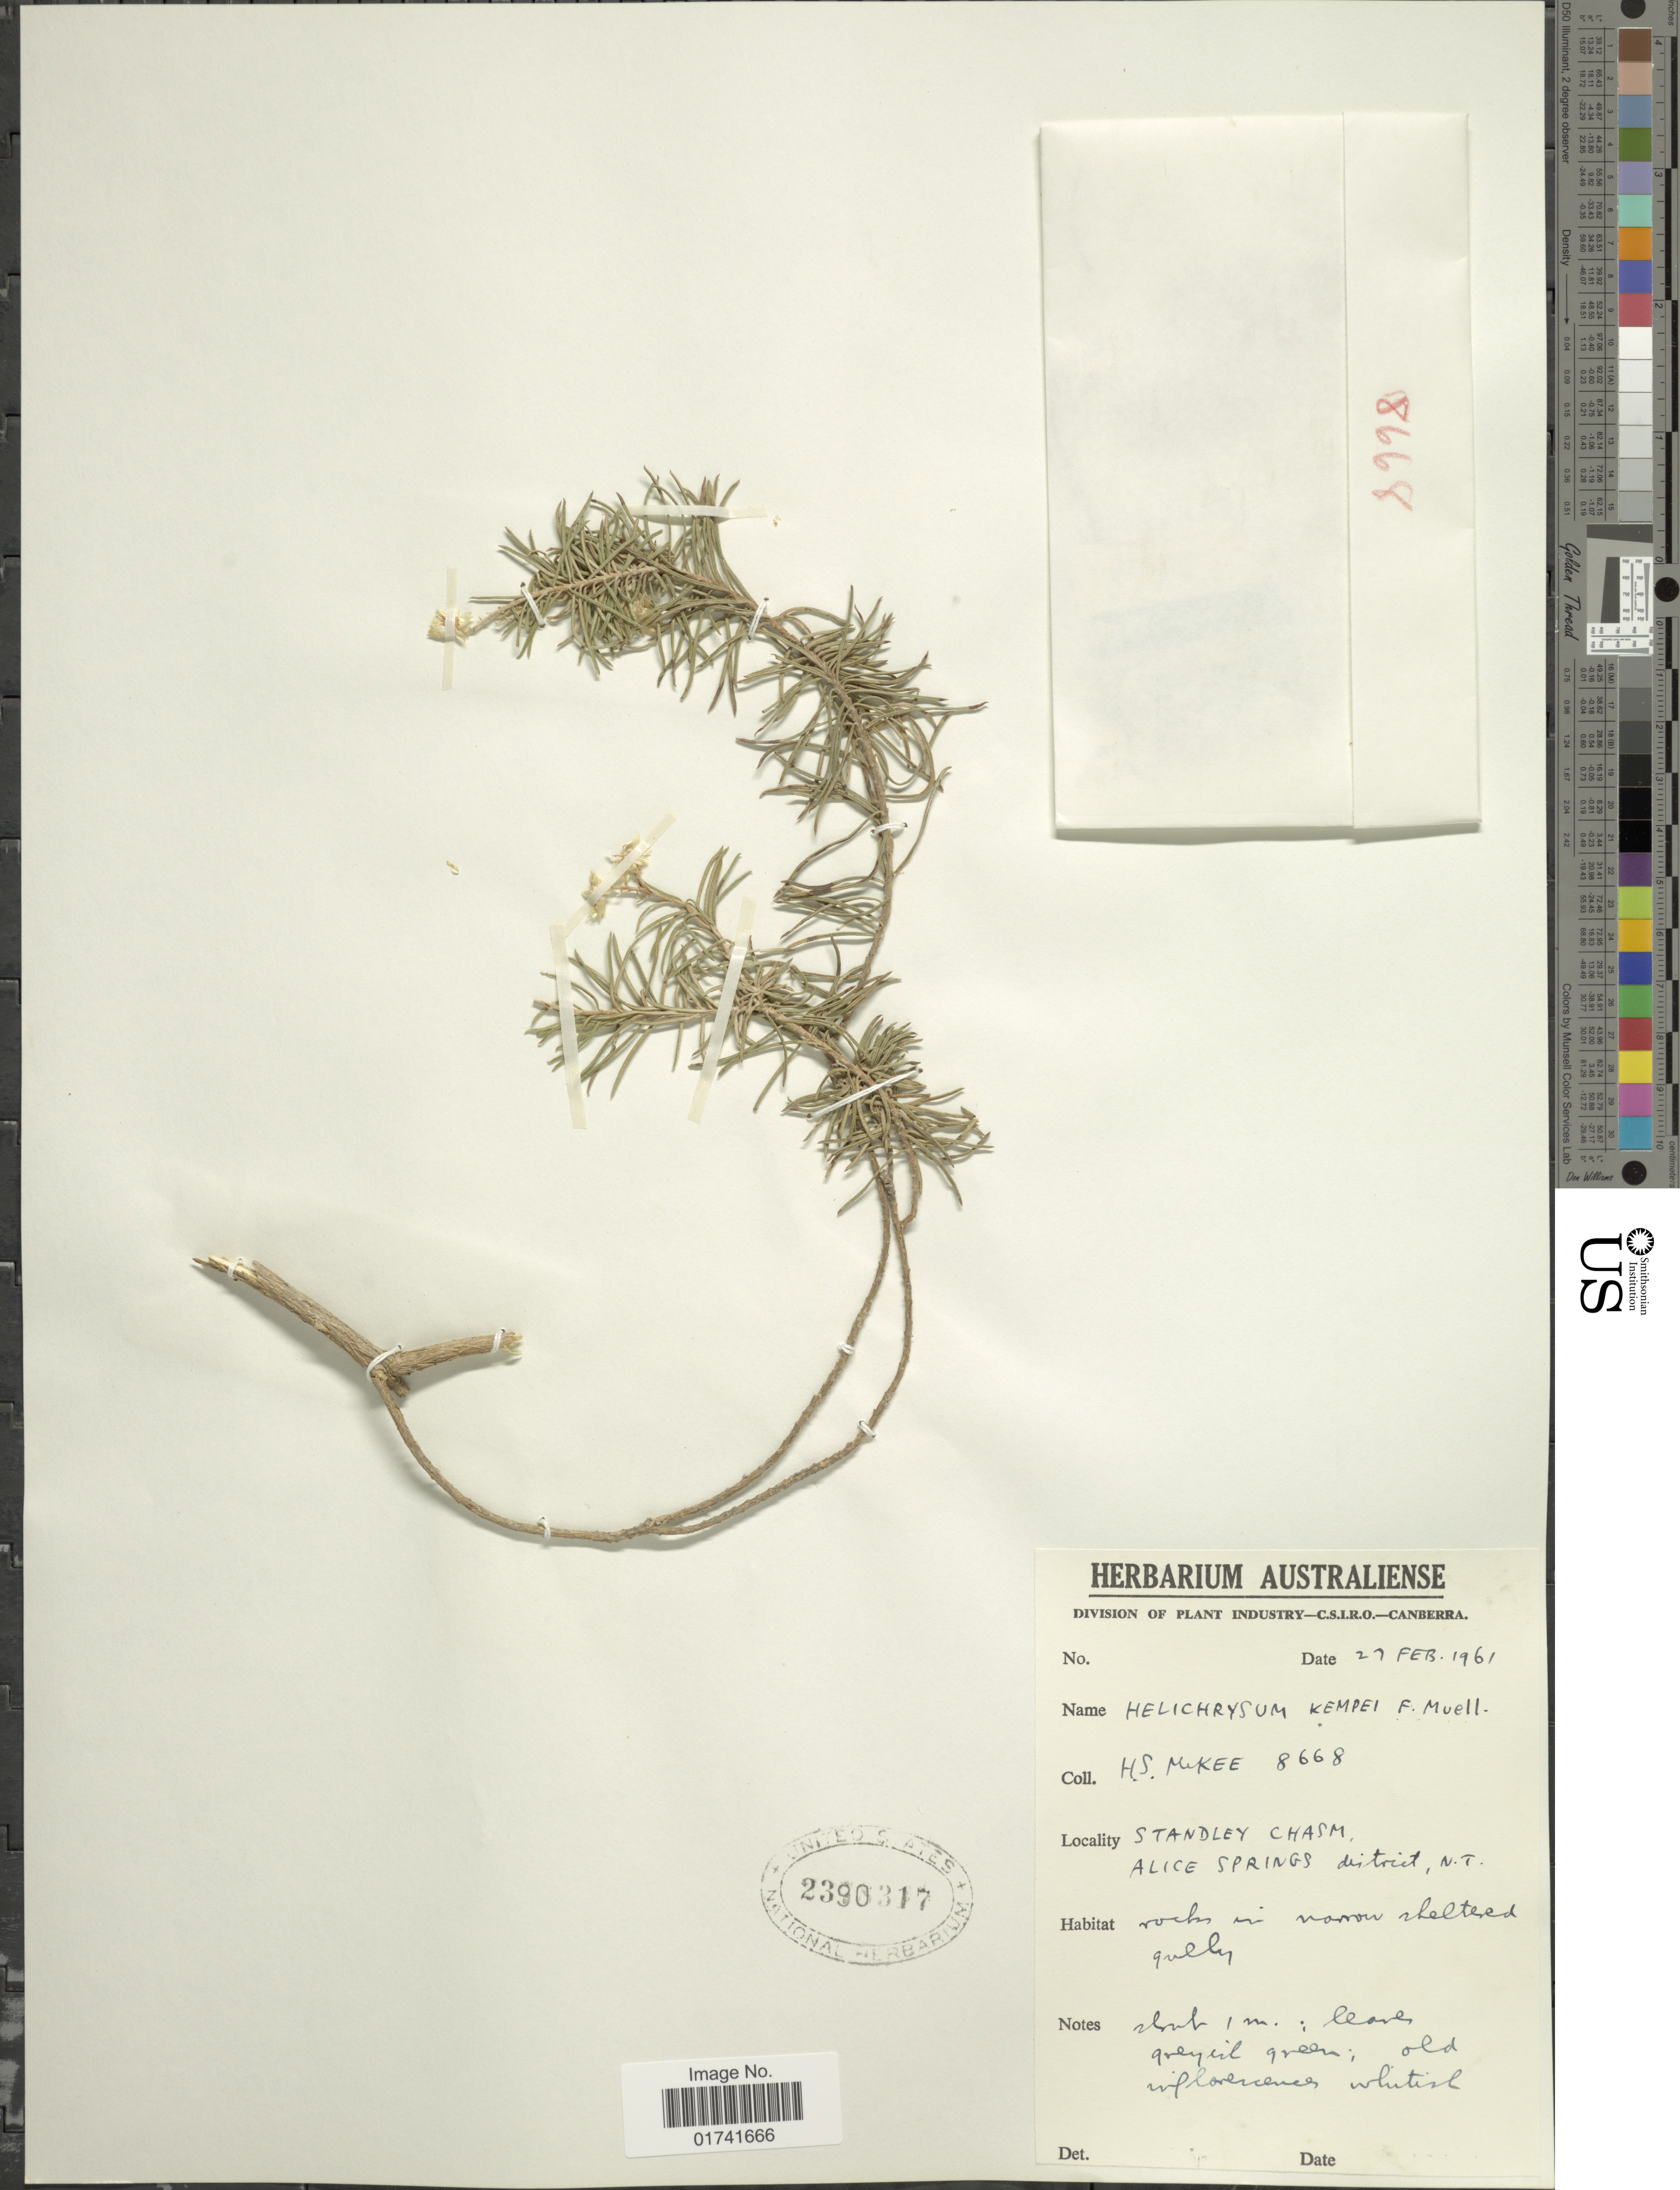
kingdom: Plantae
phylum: Tracheophyta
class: Magnoliopsida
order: Asterales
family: Asteraceae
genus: Ozothamnus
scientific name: Ozothamnus kempei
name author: (F. Muell.) Anderb.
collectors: H. S. McKee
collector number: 8668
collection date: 1961-02-27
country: Canada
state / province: Northwest Territories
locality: Standley Chasm., Alice Springs district, N.T.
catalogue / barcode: US 2390317